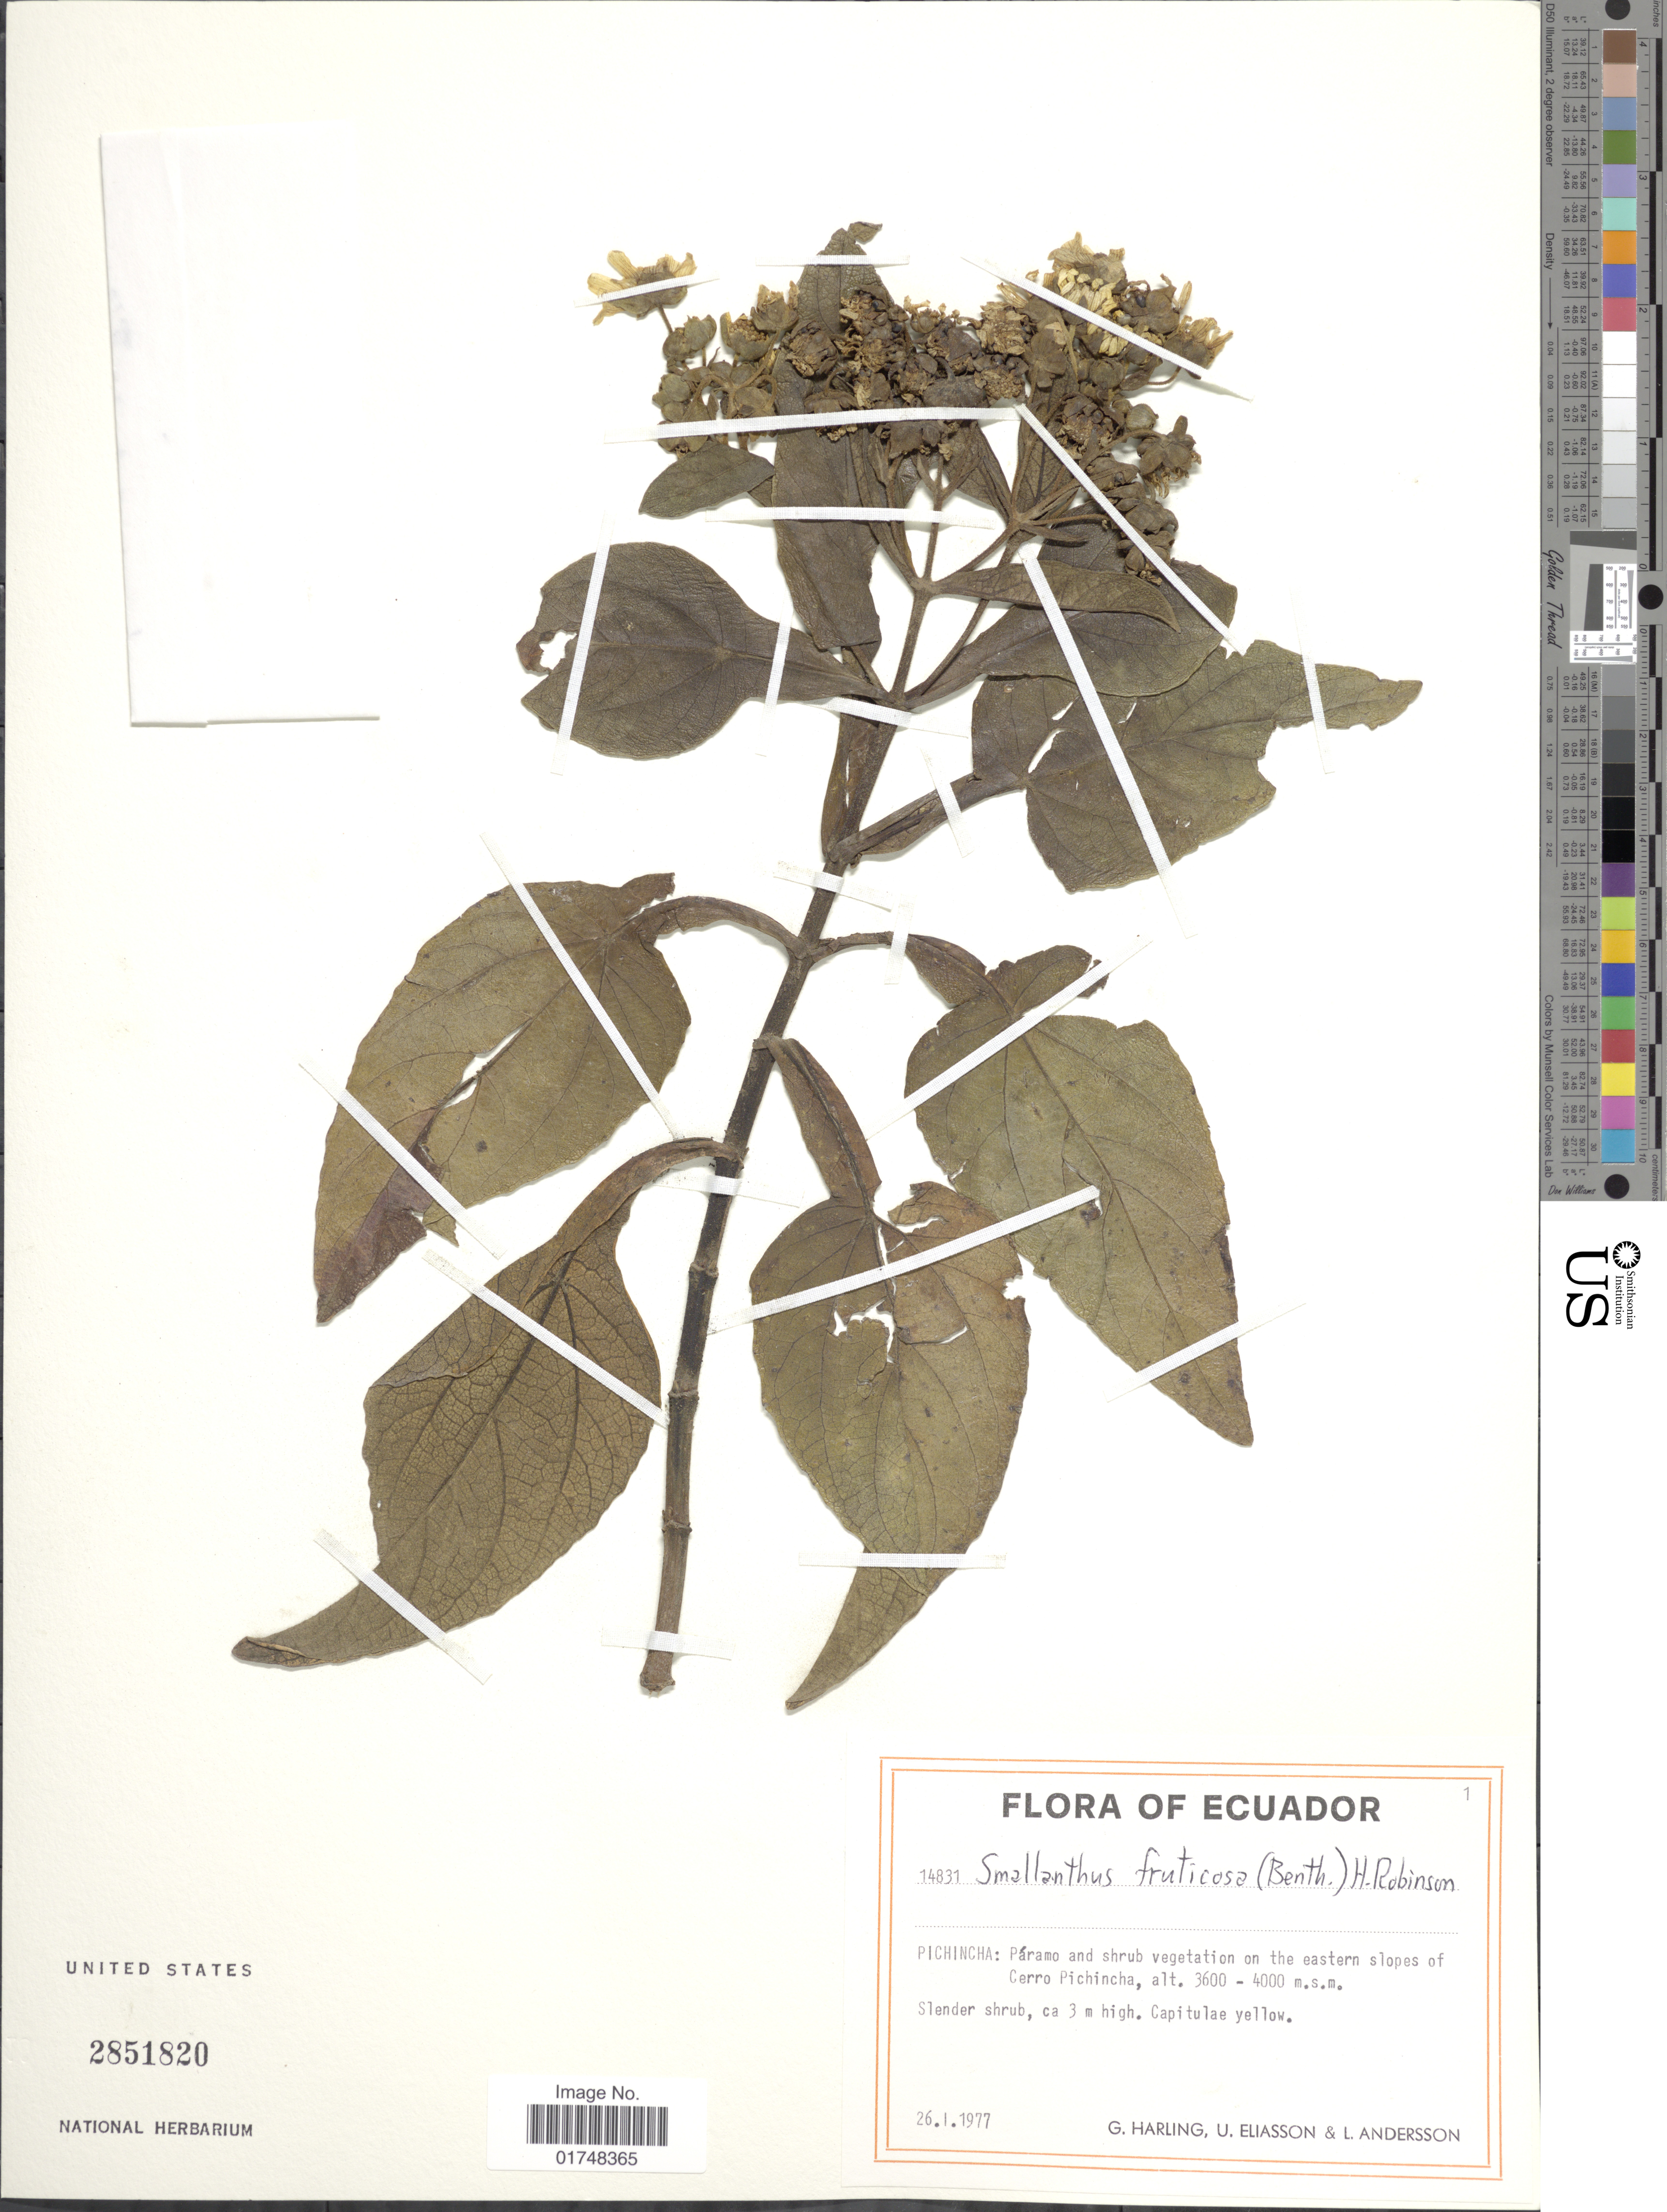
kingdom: Plantae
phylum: Tracheophyta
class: Magnoliopsida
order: Asterales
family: Asteraceae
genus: Smallanthus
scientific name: Smallanthus fruticosus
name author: (Benth.) H. Rob.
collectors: G. Harling, U. Eliasson & L. Andersson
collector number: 14831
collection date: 1977-01-26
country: Ecuador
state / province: Pichincha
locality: On the eastern slopes of Cerro Pichincha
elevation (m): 3600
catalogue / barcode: US 2851820